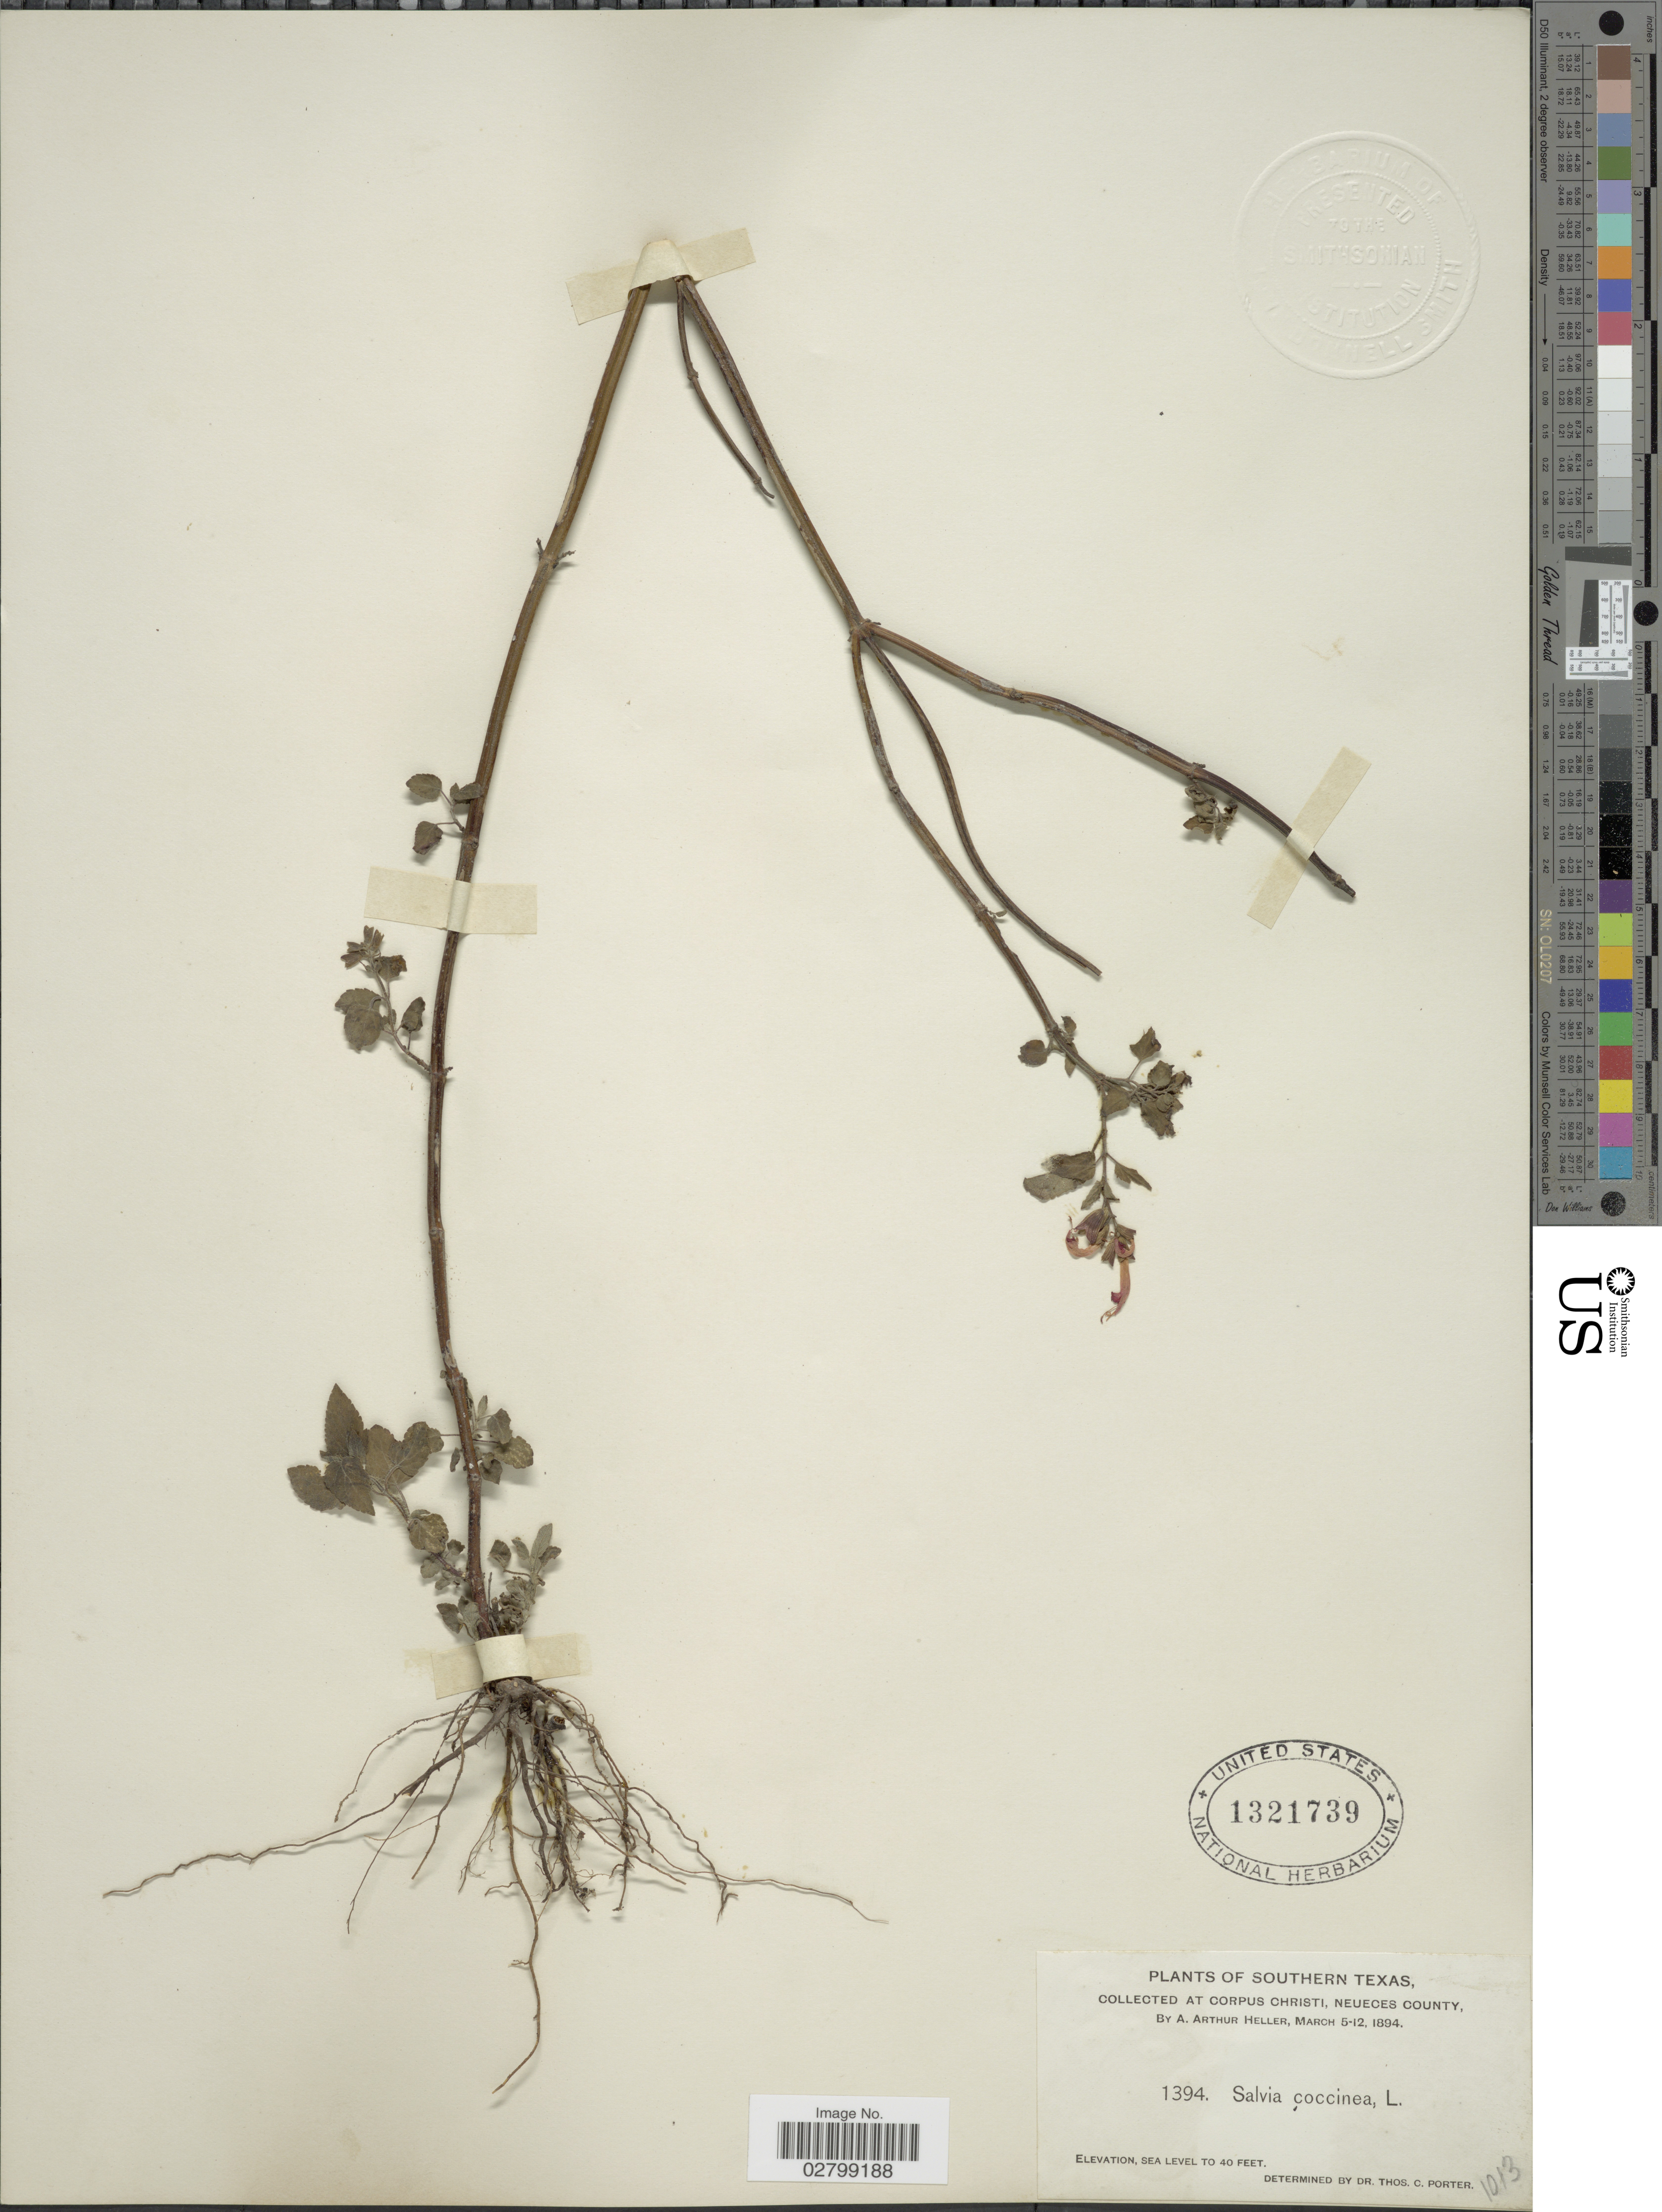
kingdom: Plantae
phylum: Tracheophyta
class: Magnoliopsida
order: Lamiales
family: Lamiaceae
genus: Salvia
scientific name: Salvia coccinea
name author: Etlinger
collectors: A. A. Heller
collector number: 1394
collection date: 1894-03-05/1894-03-12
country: United States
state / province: Texas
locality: Southern Texas, at Corpus Christi, Neueces County.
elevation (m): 0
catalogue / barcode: US 1321739